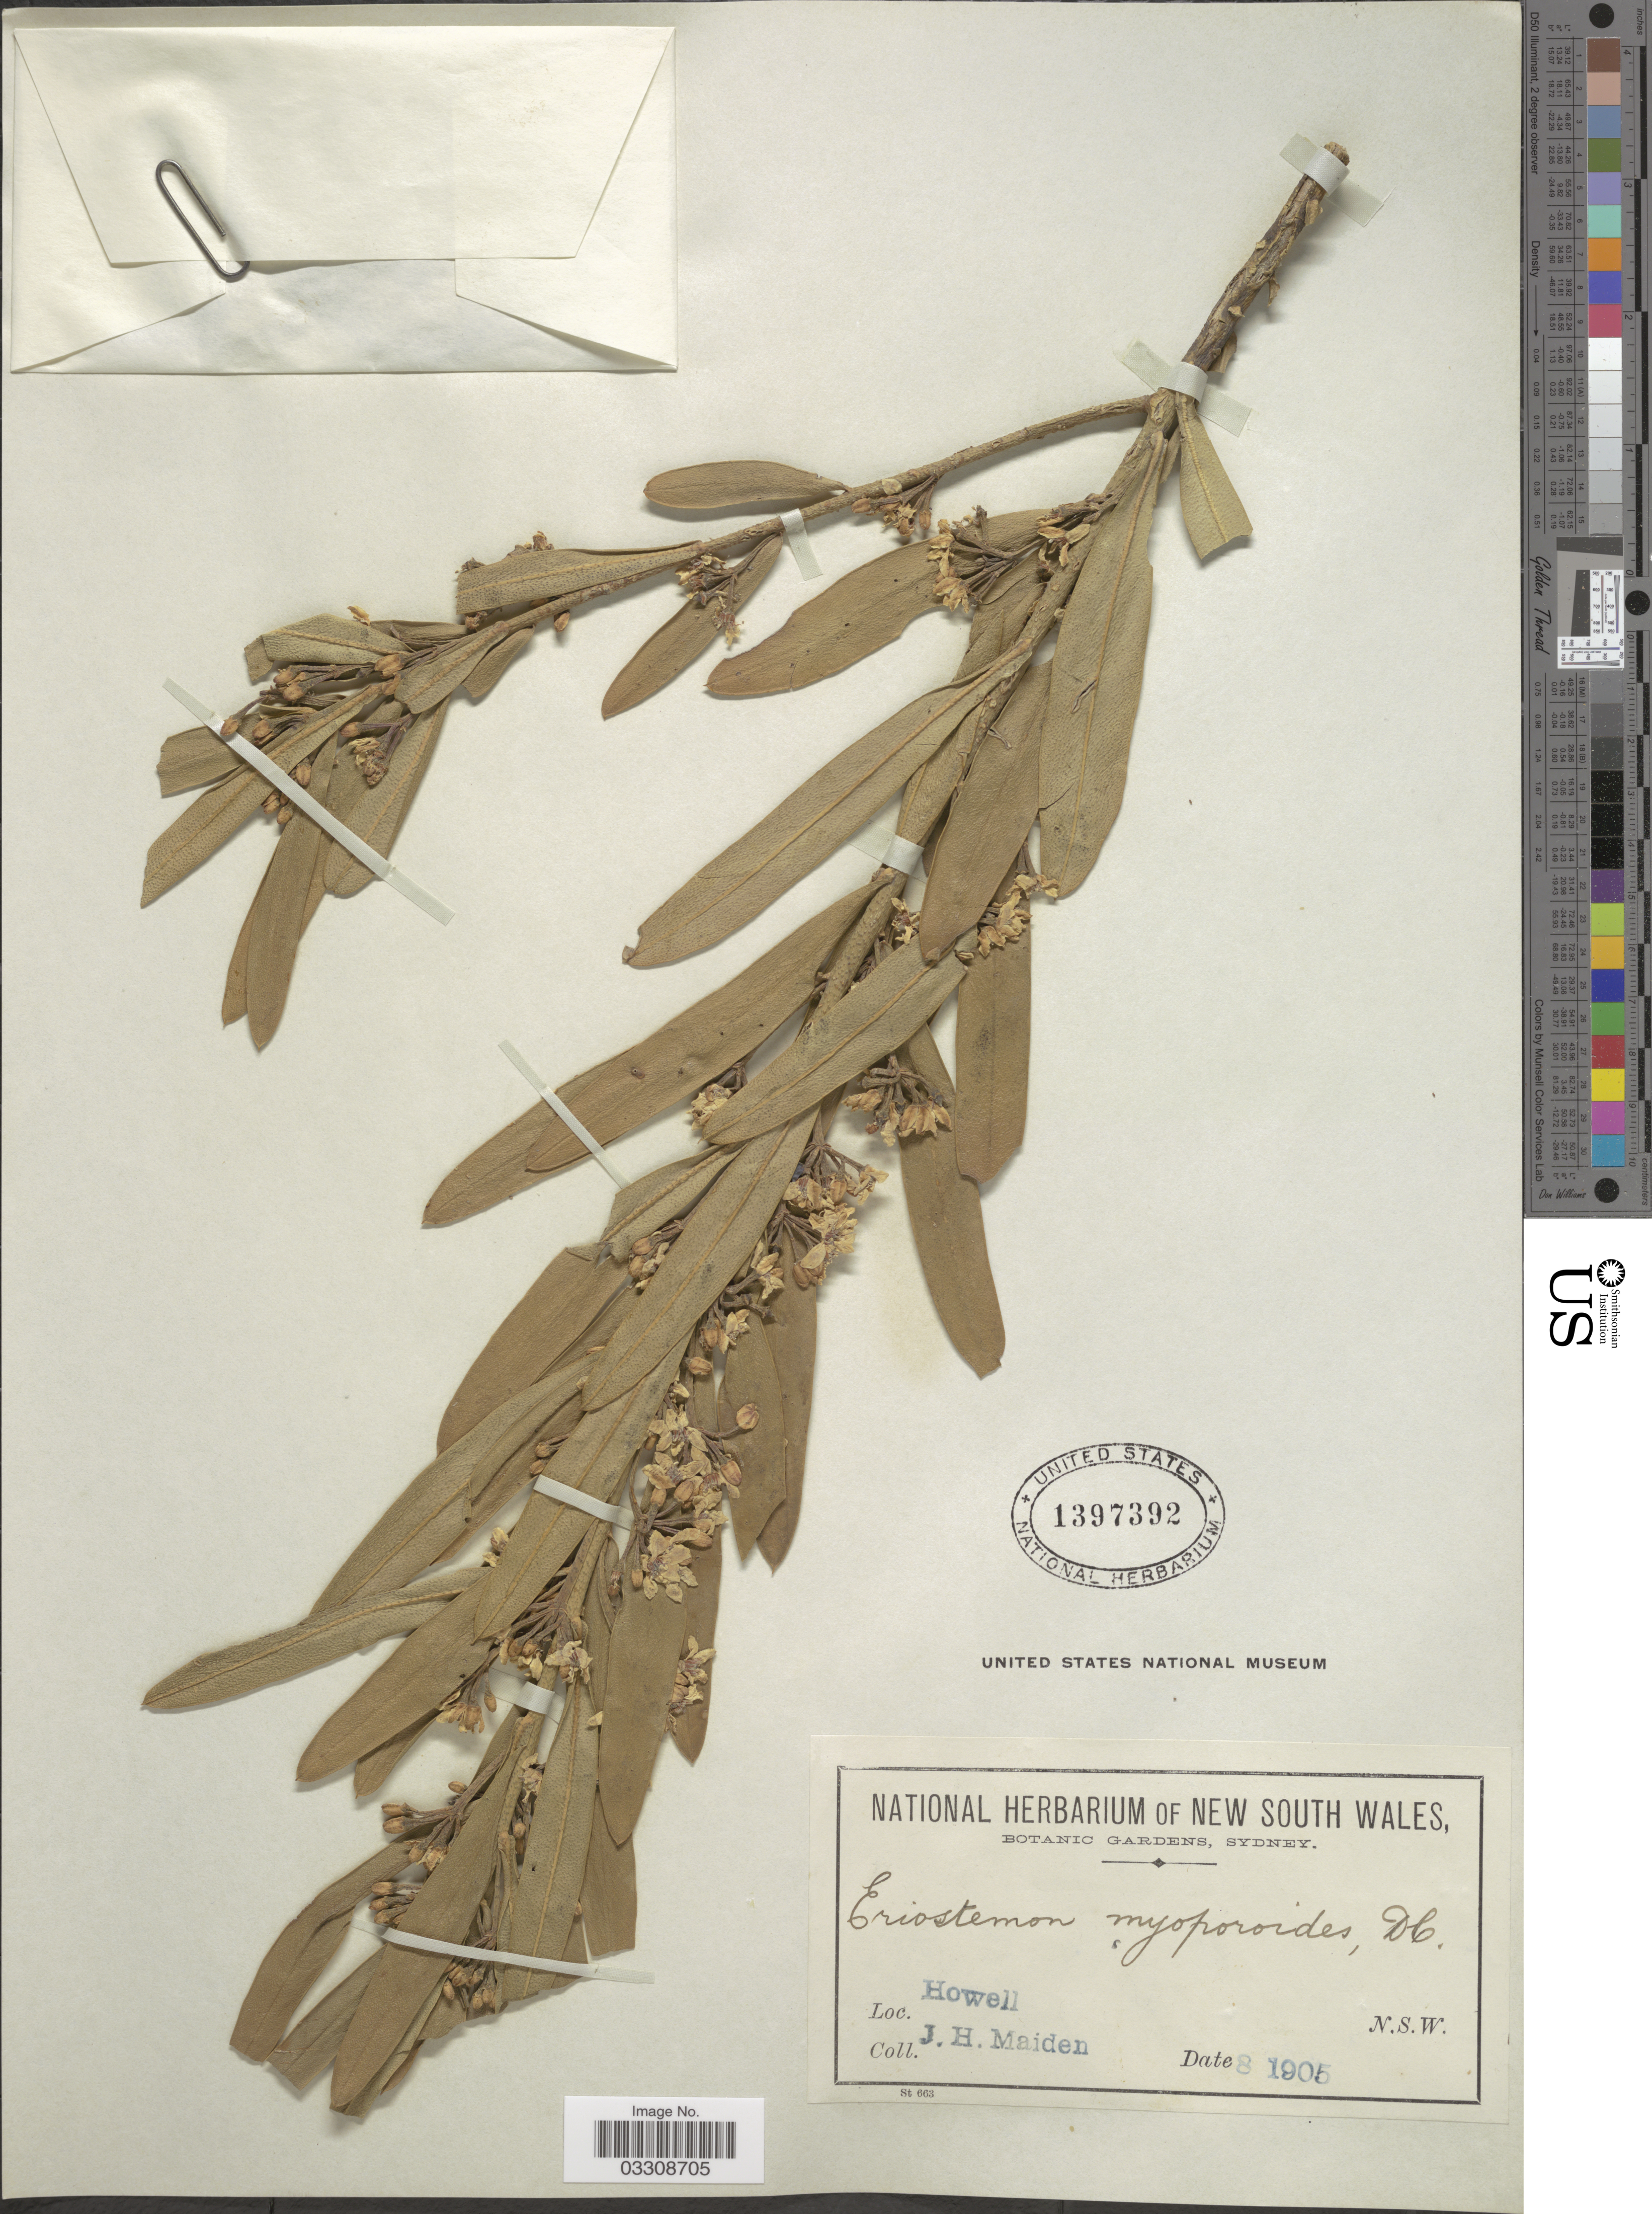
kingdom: Plantae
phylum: Tracheophyta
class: Magnoliopsida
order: Sapindales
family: Rutaceae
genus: Eriostemon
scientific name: Eriostemon myoporoides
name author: DC.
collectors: J. Maiden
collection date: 1905-08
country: Australia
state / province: New South Wales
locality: Howell.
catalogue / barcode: US 1397392